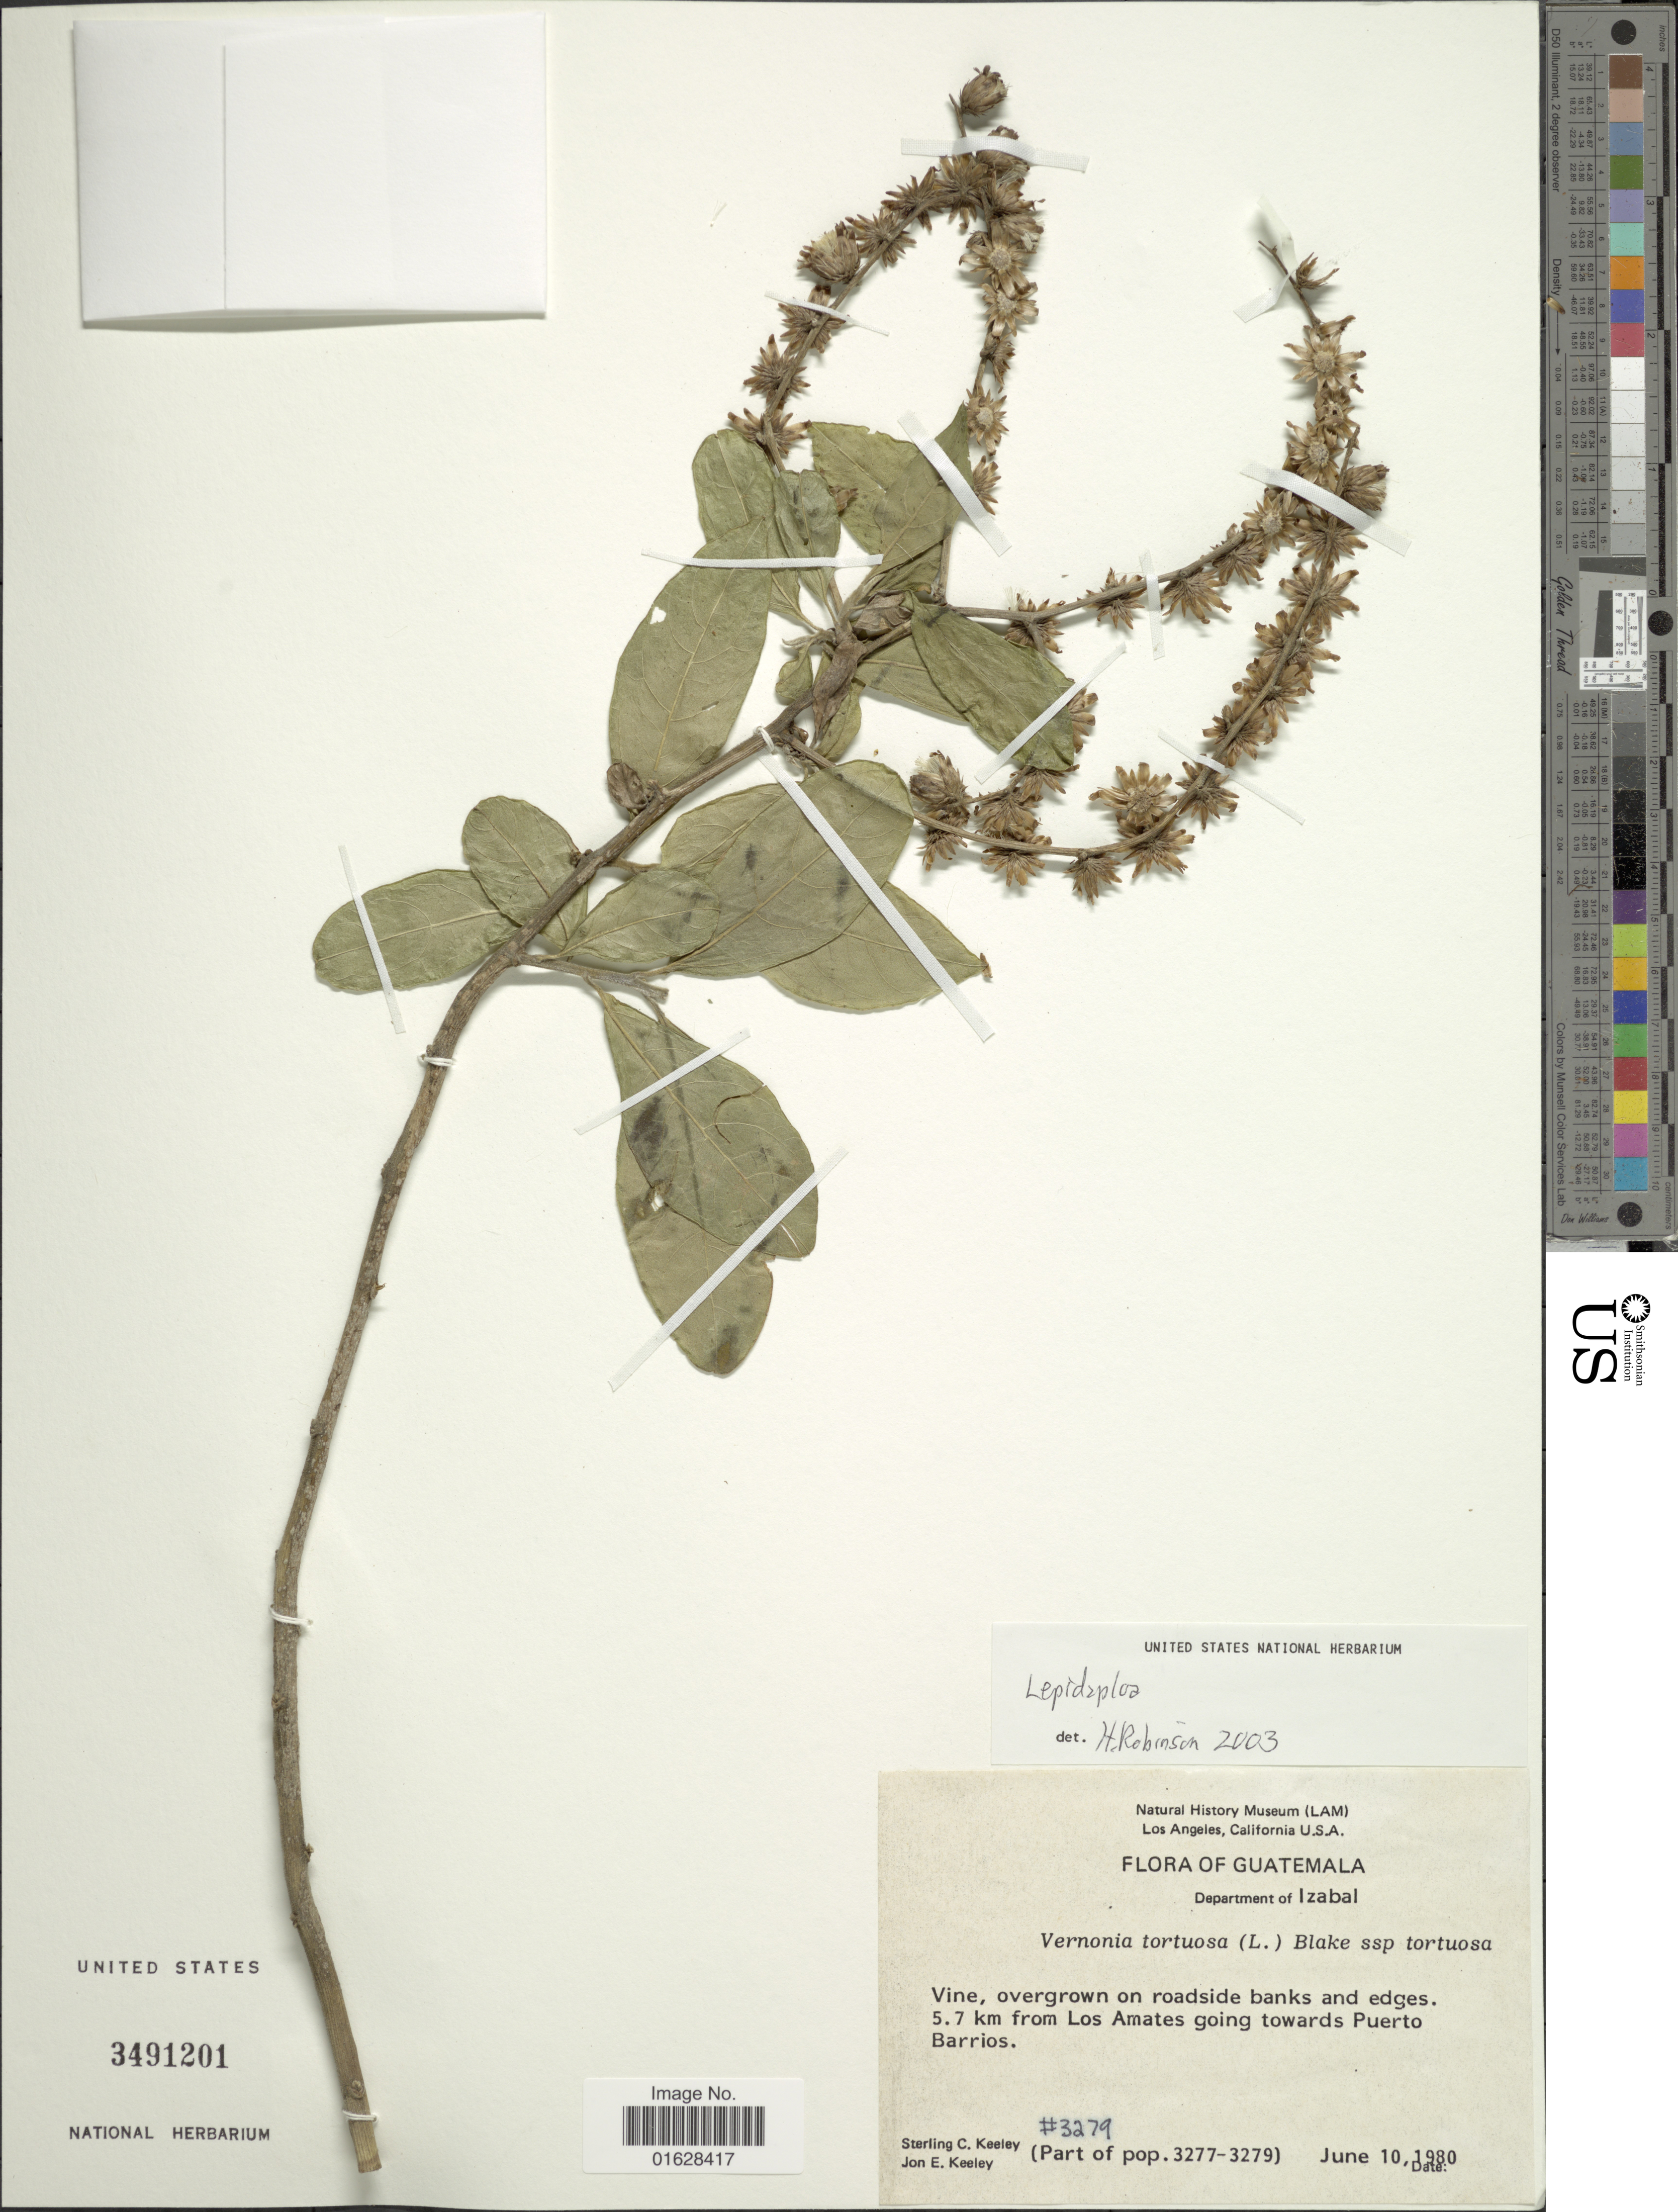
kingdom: Plantae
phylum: Tracheophyta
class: Magnoliopsida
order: Asterales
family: Asteraceae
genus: Lepidaploa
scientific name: Lepidaploa tortuosa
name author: (L.) H. Rob.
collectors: S. C. Keeley & J. E. Keeley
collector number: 3279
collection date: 1980-06-10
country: Guatemala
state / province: Izabal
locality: Department of Izabal, 5.7 km from Los Amates going towards Puerto Barrios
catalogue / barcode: US 3491201